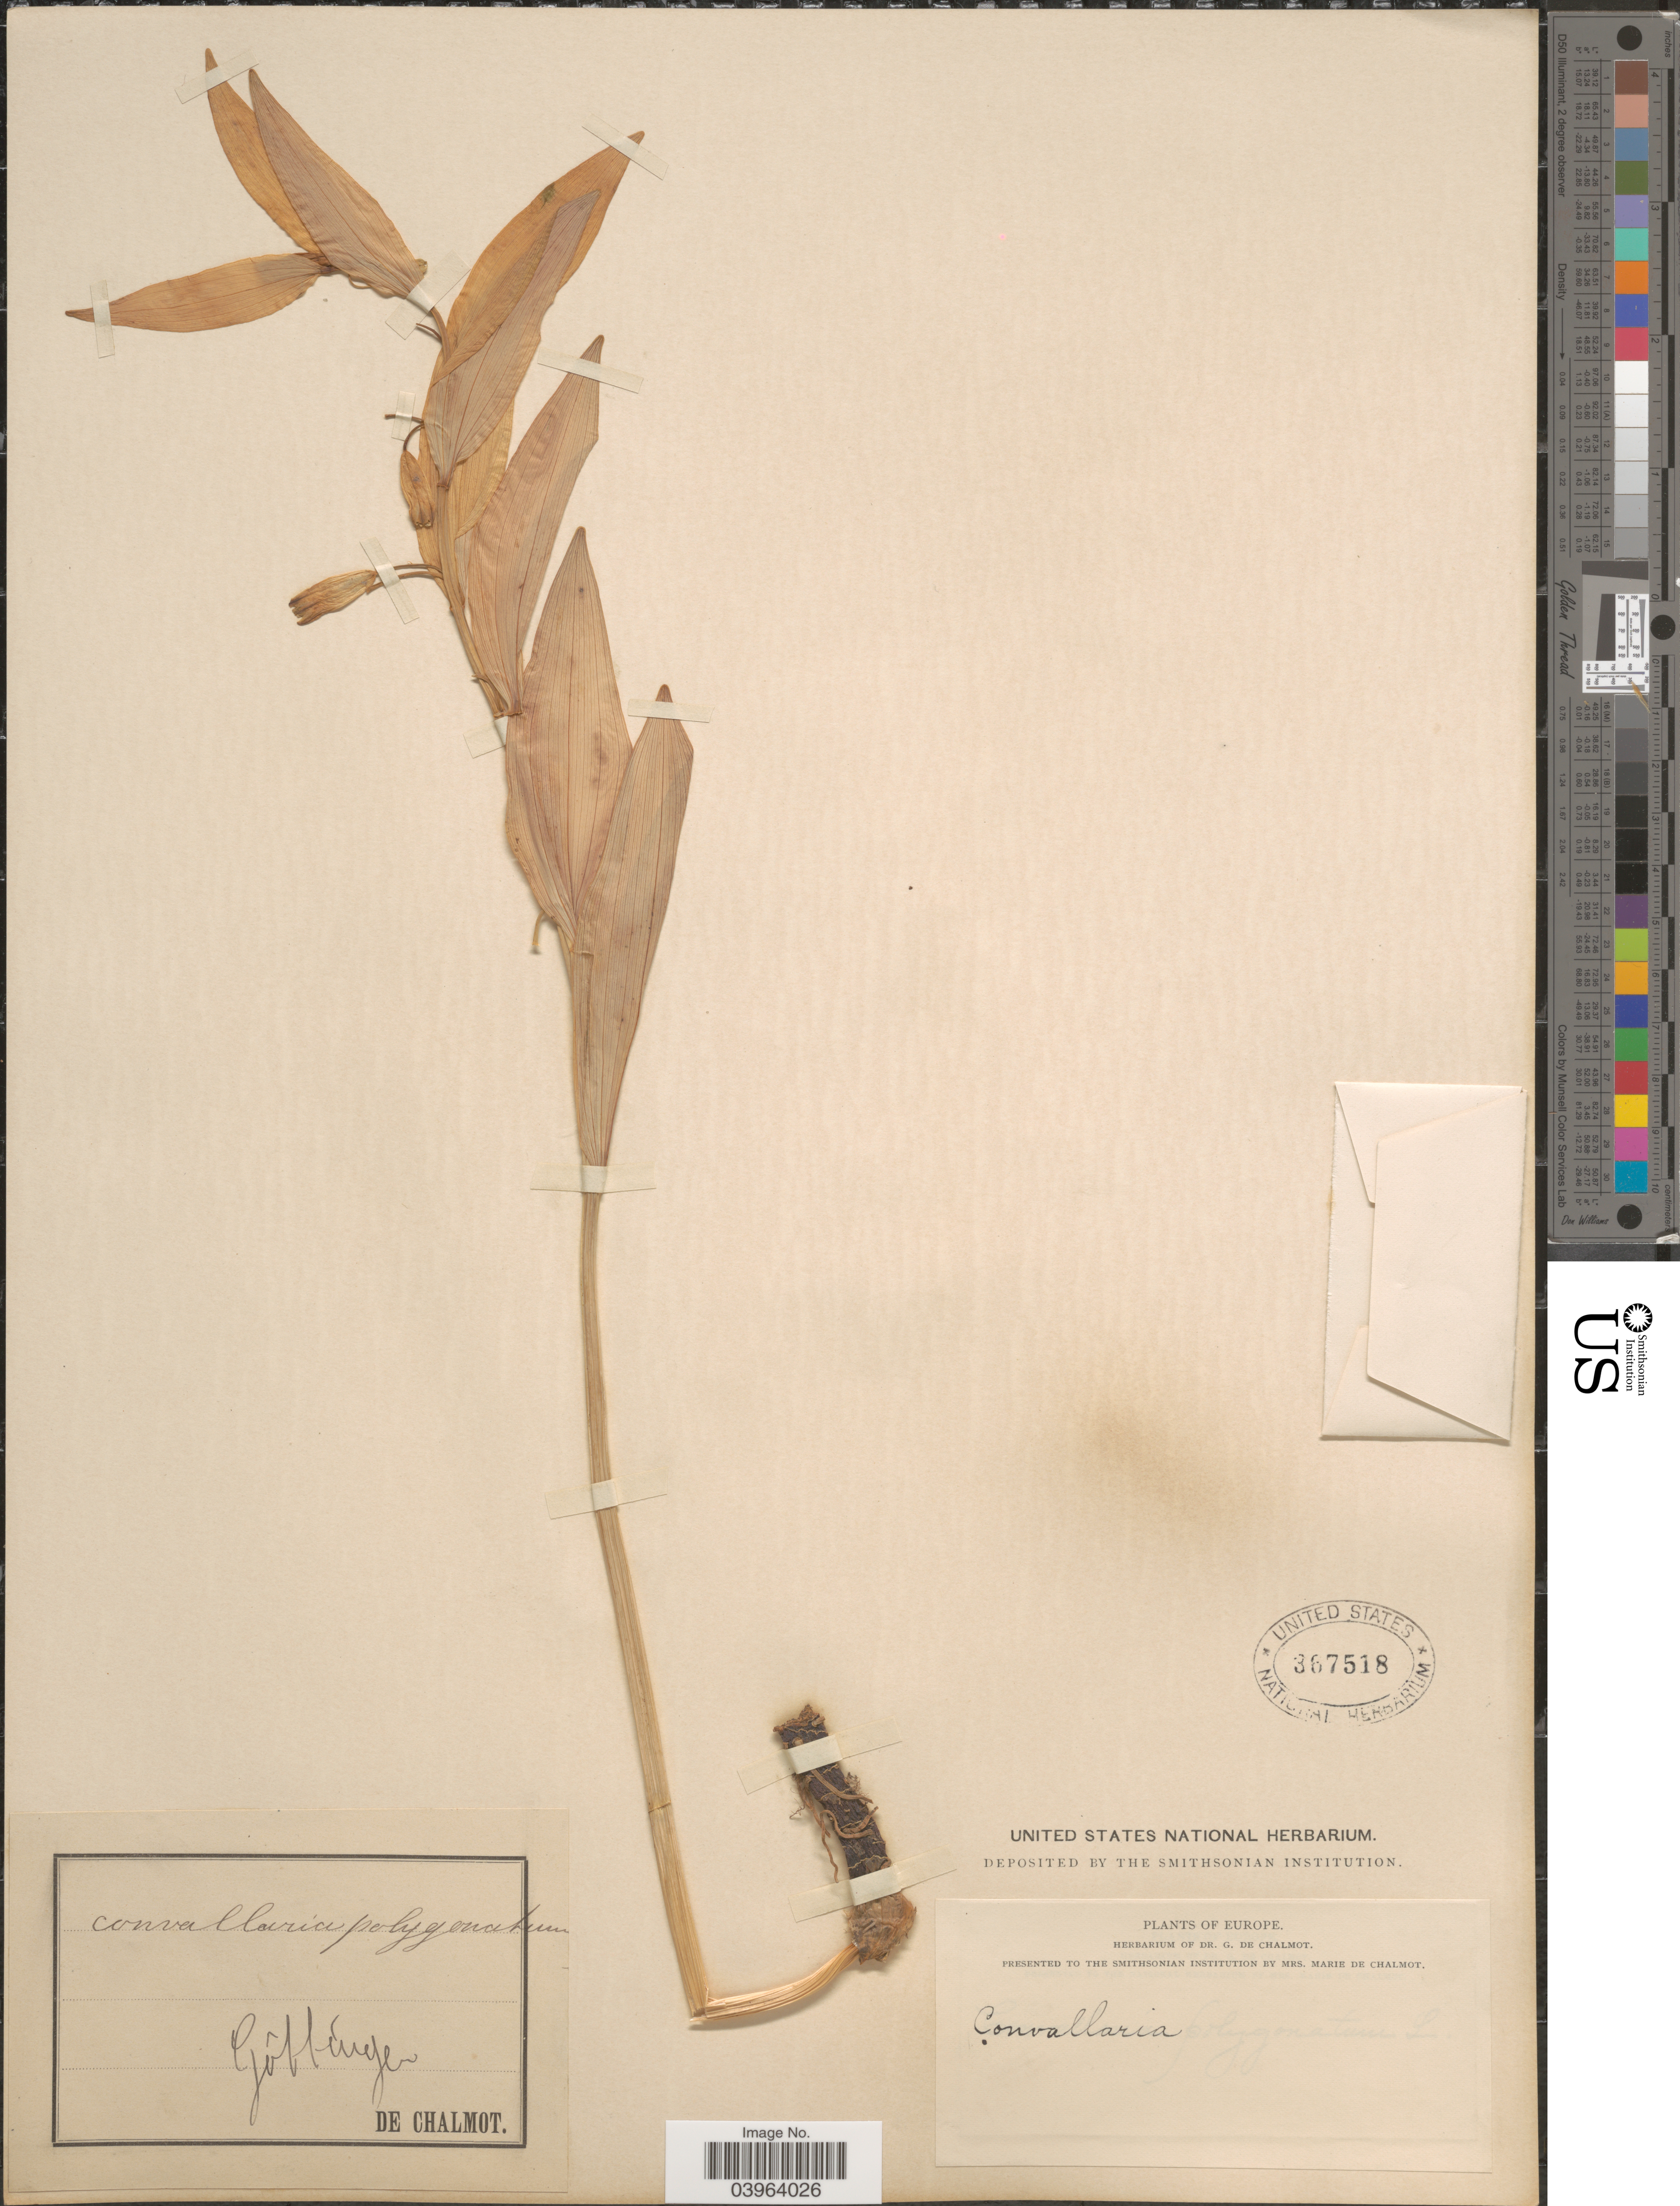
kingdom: Plantae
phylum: Tracheophyta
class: Liliopsida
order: Asparagales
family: Asparagaceae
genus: Polygonatum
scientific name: Polygonatum odoratum var. odoratum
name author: (Mill.) Druce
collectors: G. de Chalmot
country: Germany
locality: Göttingen. Europe.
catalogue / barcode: US 367518